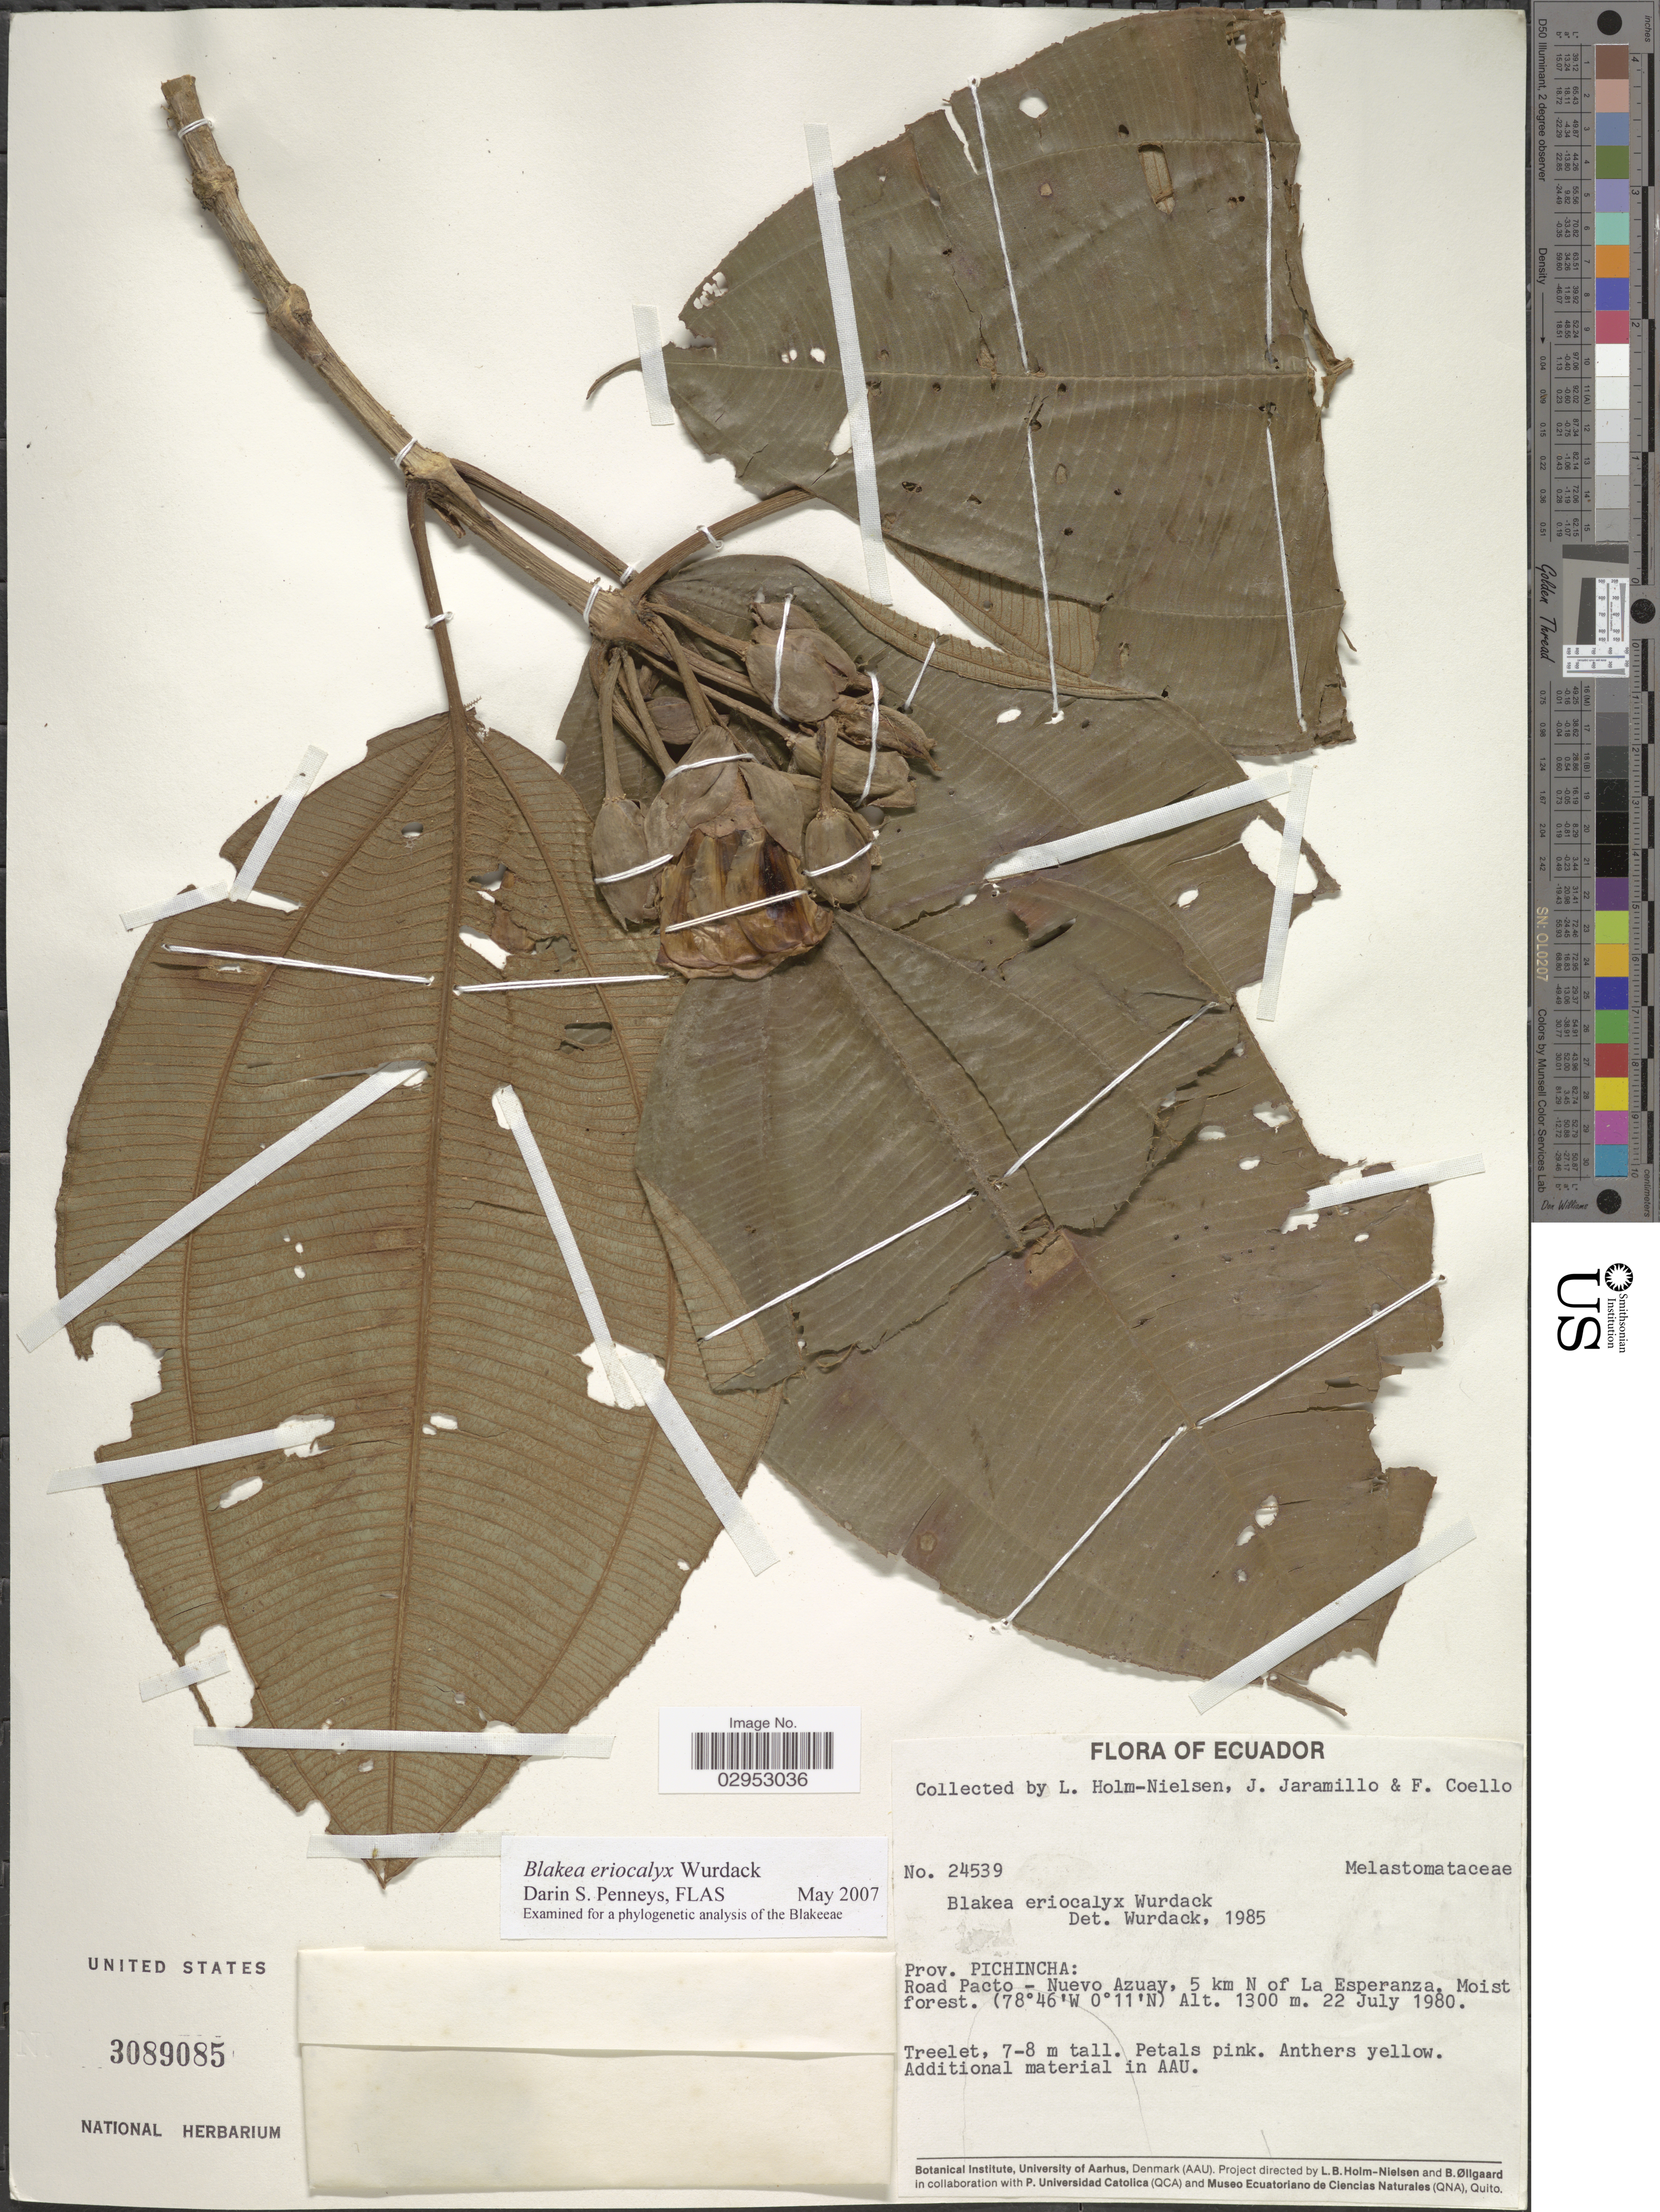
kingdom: Plantae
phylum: Tracheophyta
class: Magnoliopsida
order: Myrtales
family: Melastomataceae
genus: Blakea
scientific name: Blakea eriocalyx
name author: Wurdack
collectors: L. Holm-Nielsen, J. Jaramillo & F. Coello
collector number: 24539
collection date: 1980-07-22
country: Ecuador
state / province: Pichincha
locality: Road Pacto - Nuevo Azuay, 5 km N of La Esperanza.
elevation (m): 1300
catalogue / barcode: US 3089085